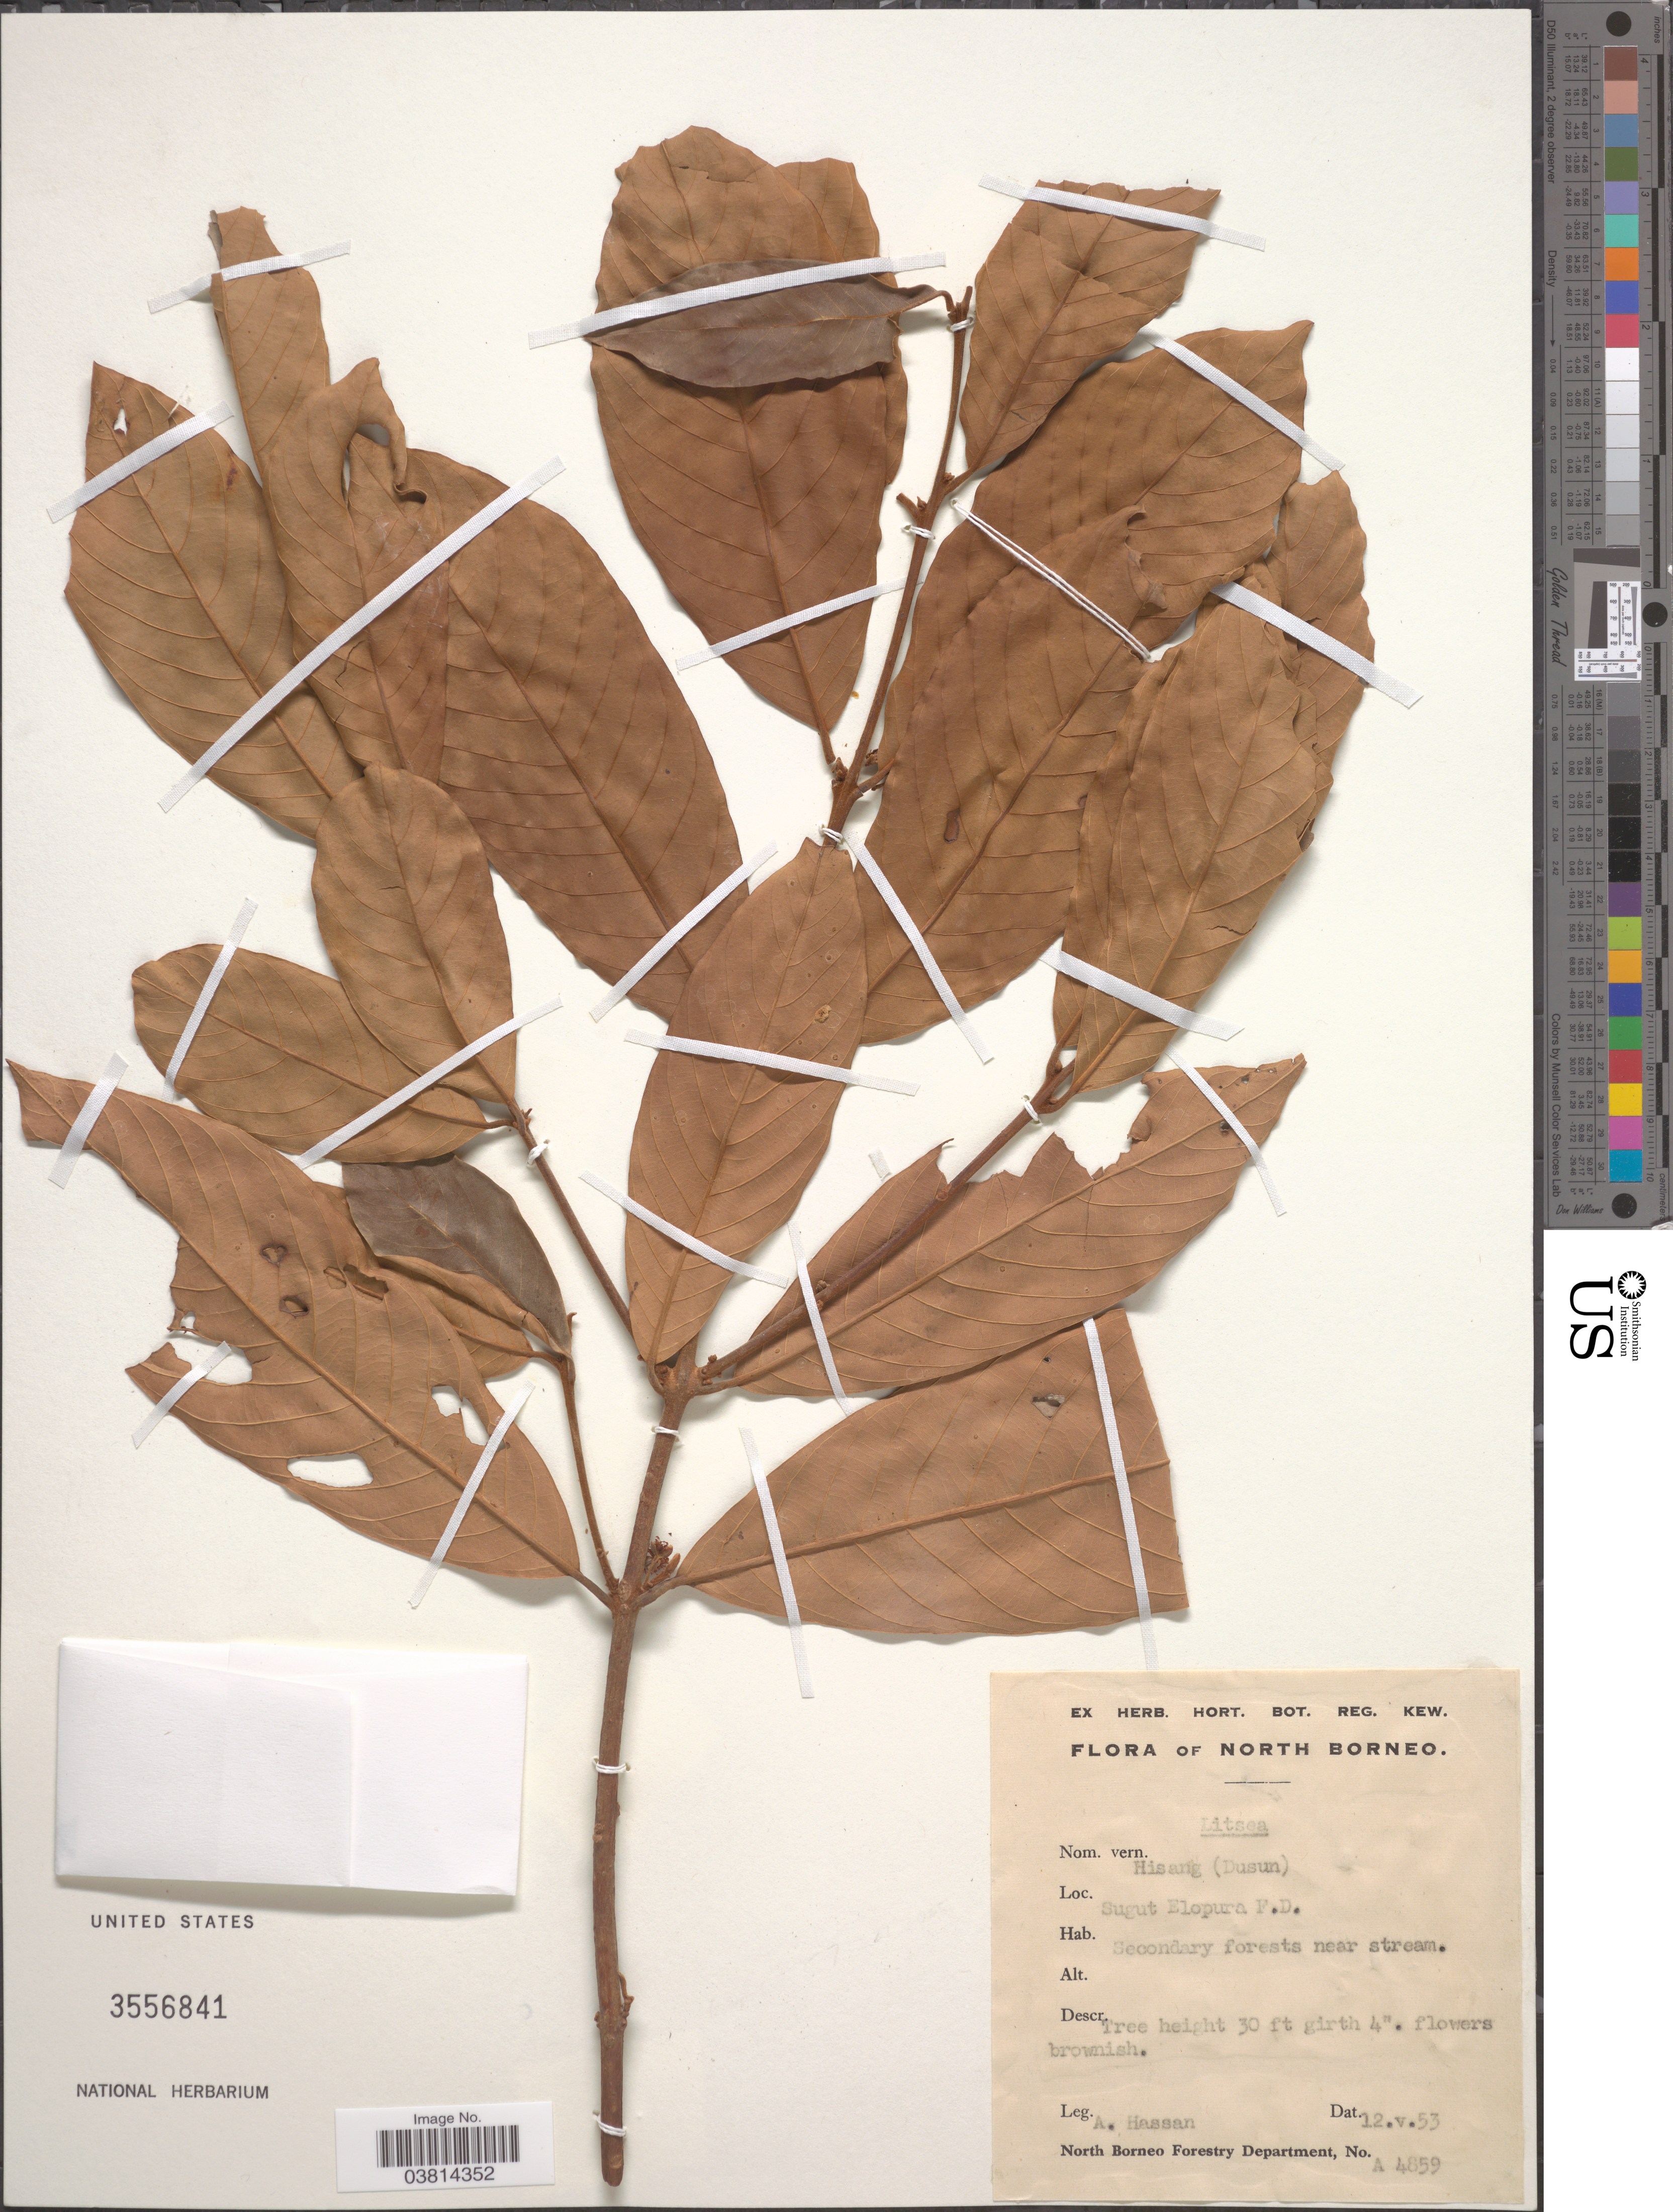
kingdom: Plantae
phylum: Tracheophyta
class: Magnoliopsida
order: Laurales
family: Lauraceae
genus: Litsea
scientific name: Litsea sp.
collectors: A. Hassan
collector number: A4859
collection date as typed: Transcribed d/m/y: 12/5/53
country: Malaysia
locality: North Borneo. Sugut Elopura F.D.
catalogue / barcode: US 3556841